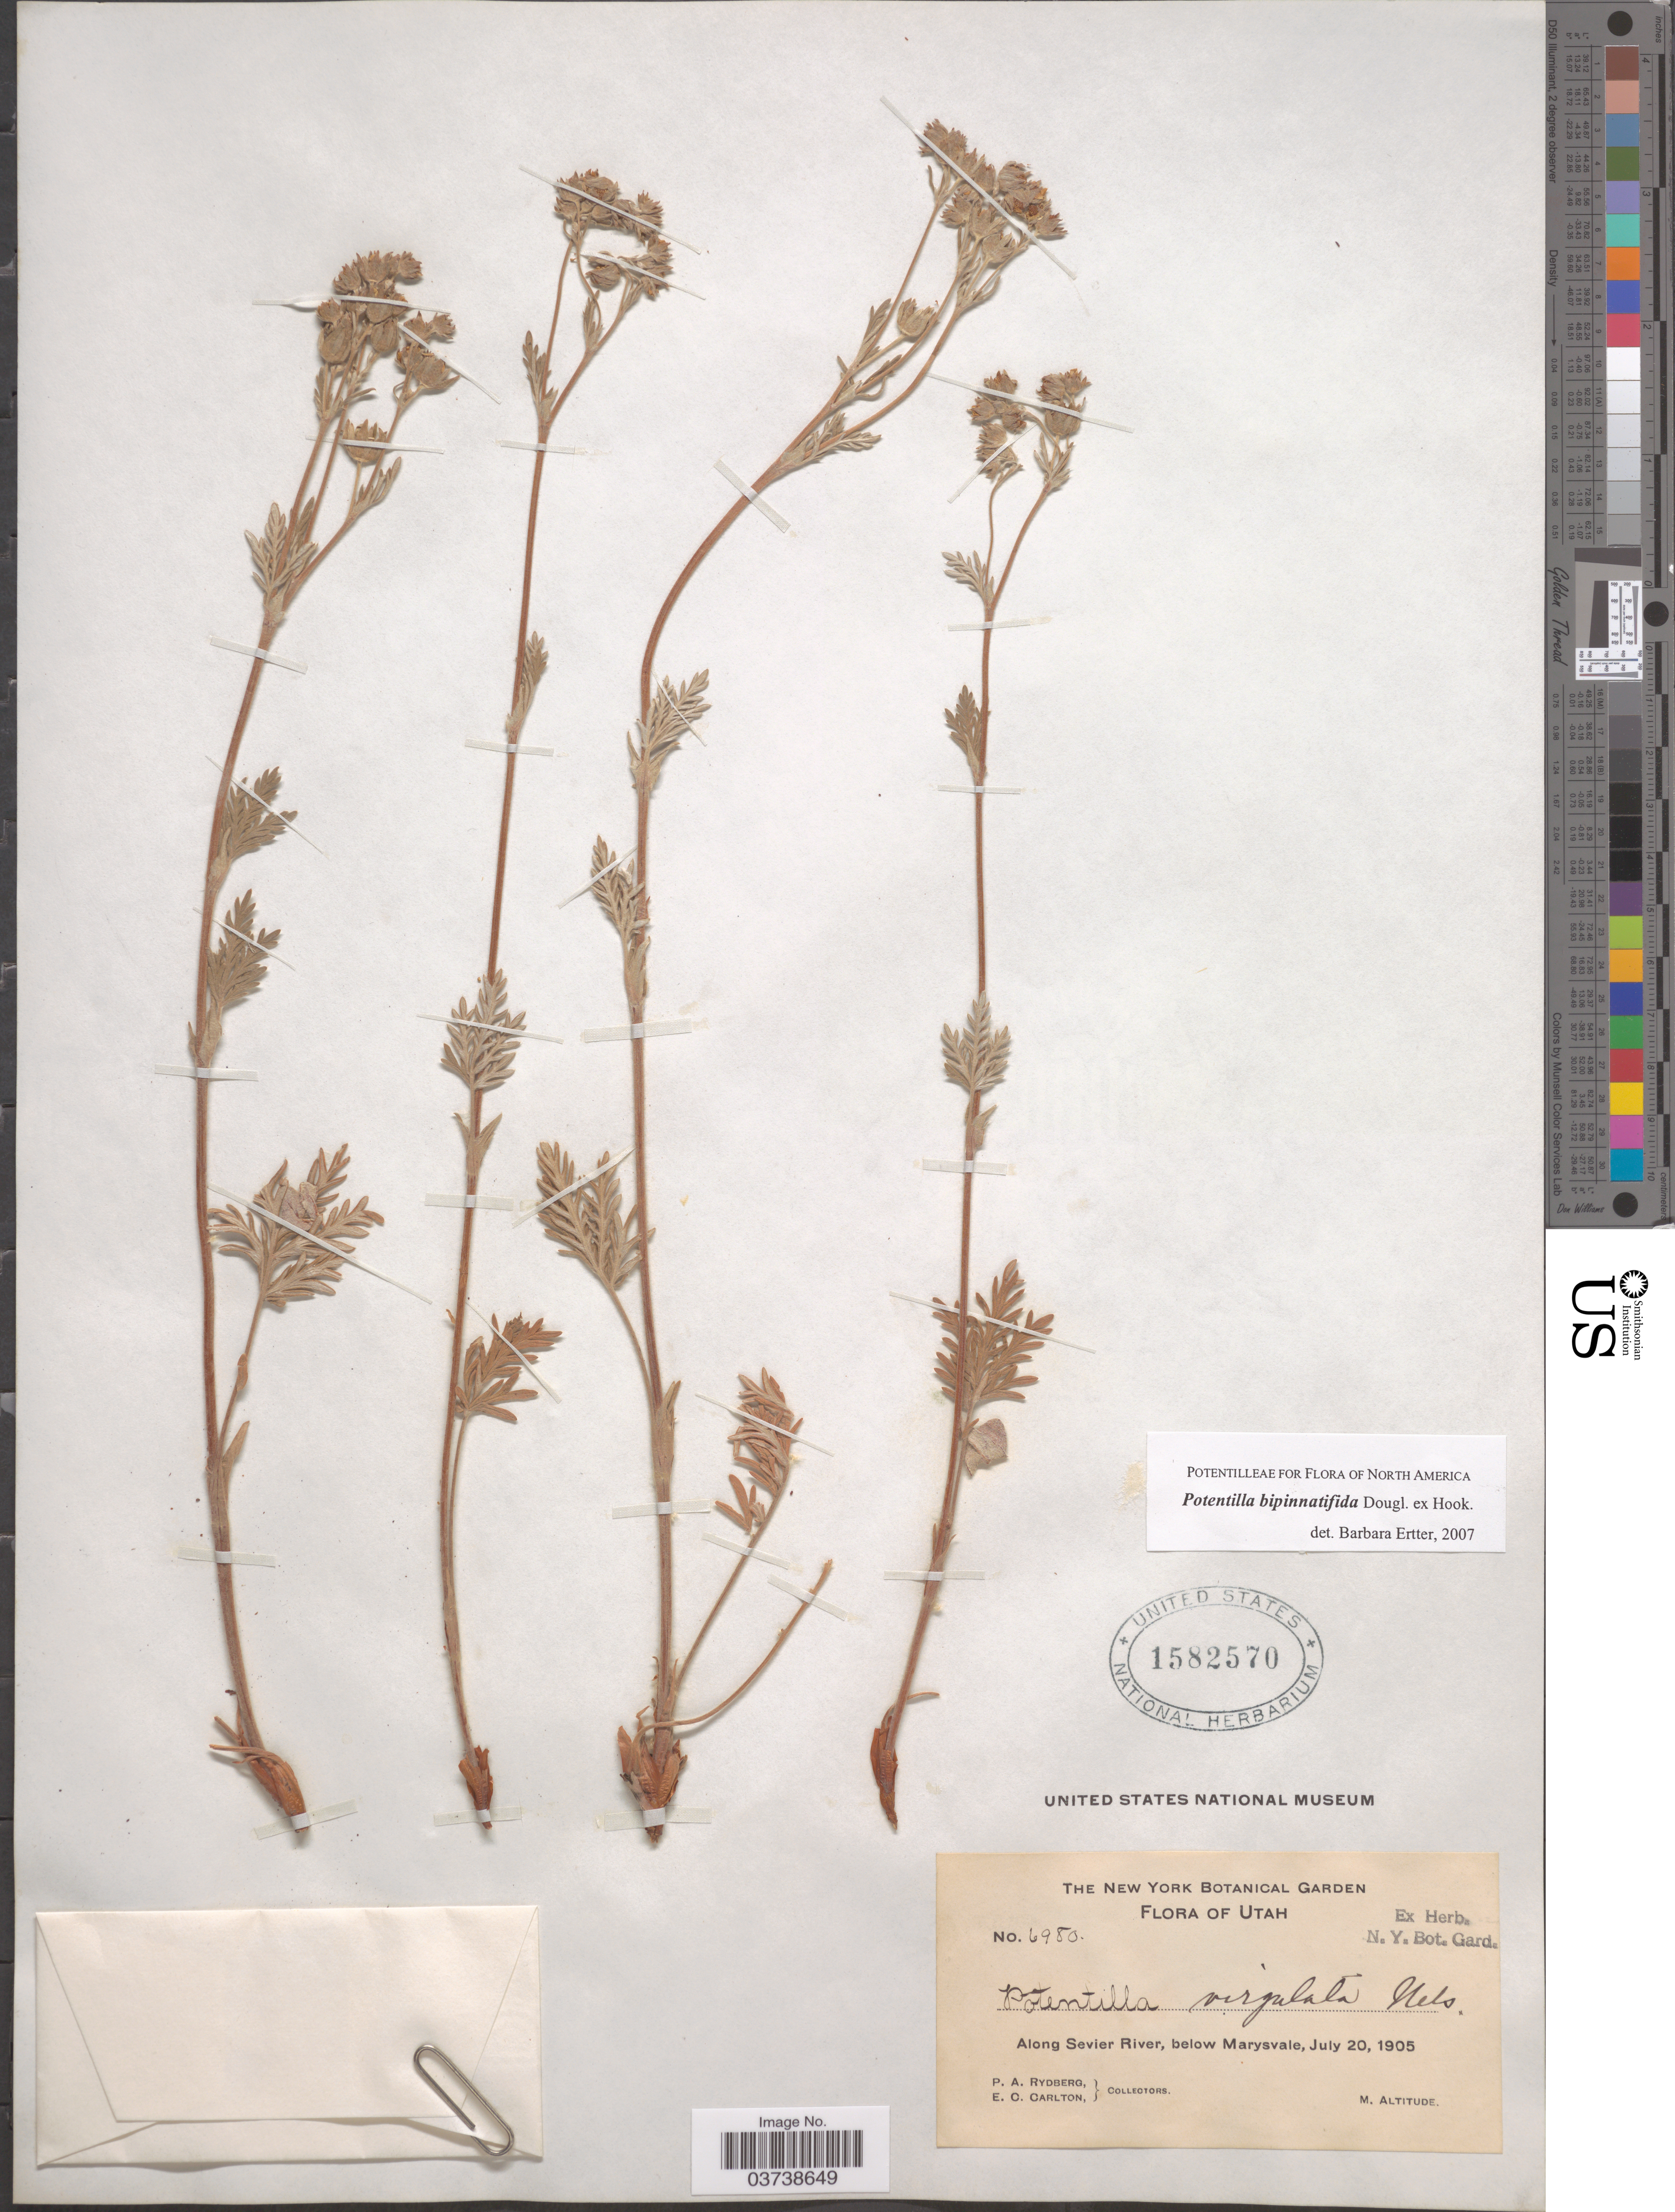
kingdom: Plantae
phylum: Tracheophyta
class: Magnoliopsida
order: Rosales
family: Rosaceae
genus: Potentilla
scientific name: Potentilla bipinnatifida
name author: Douglas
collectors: P. A. Rydberg & E. Carlton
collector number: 6980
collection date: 1905-07-20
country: United States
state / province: Utah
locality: Along Sevier River, below Marysvale.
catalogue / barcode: US 1582570